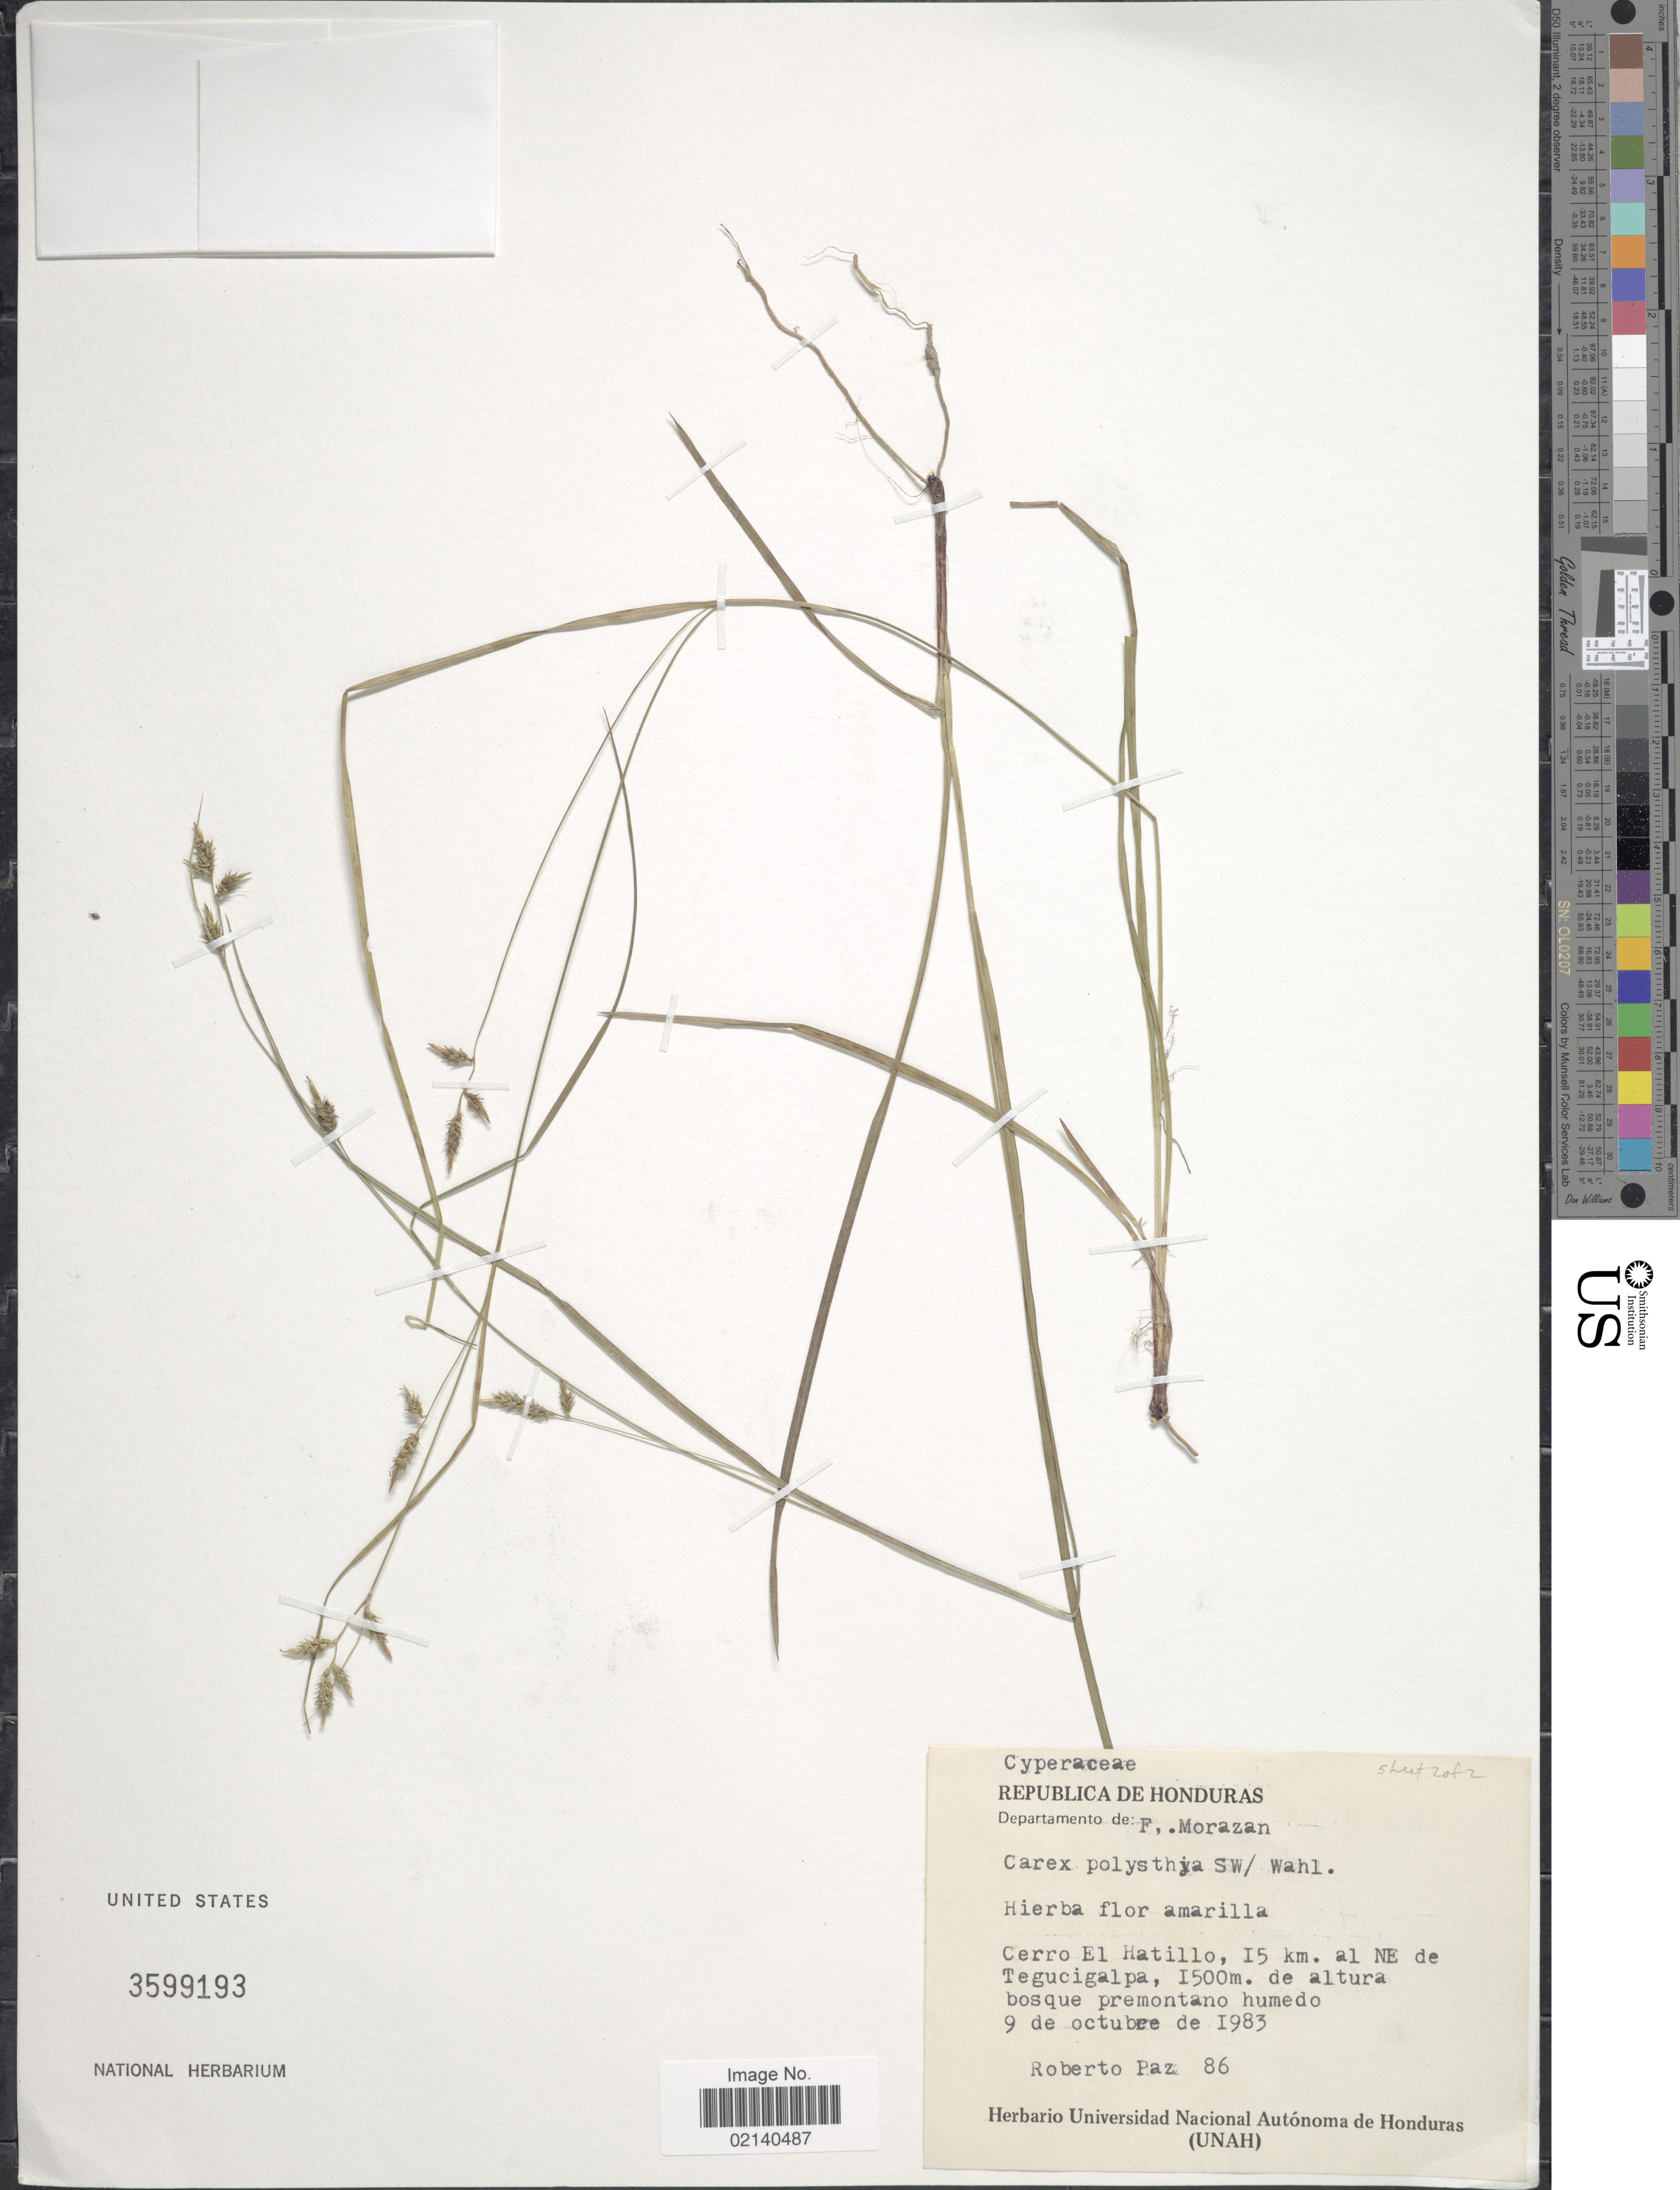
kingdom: Plantae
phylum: Tracheophyta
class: Liliopsida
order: Poales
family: Cyperaceae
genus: Carex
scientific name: Carex polystachya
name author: Sw. ex Wahlenb.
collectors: R. Paz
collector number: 86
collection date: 1983-10-09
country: Honduras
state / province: Fco. Morazán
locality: Cerro El Hatillo, 15 km. al NE de Tegucigalpa.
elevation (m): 1500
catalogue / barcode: US 3599193